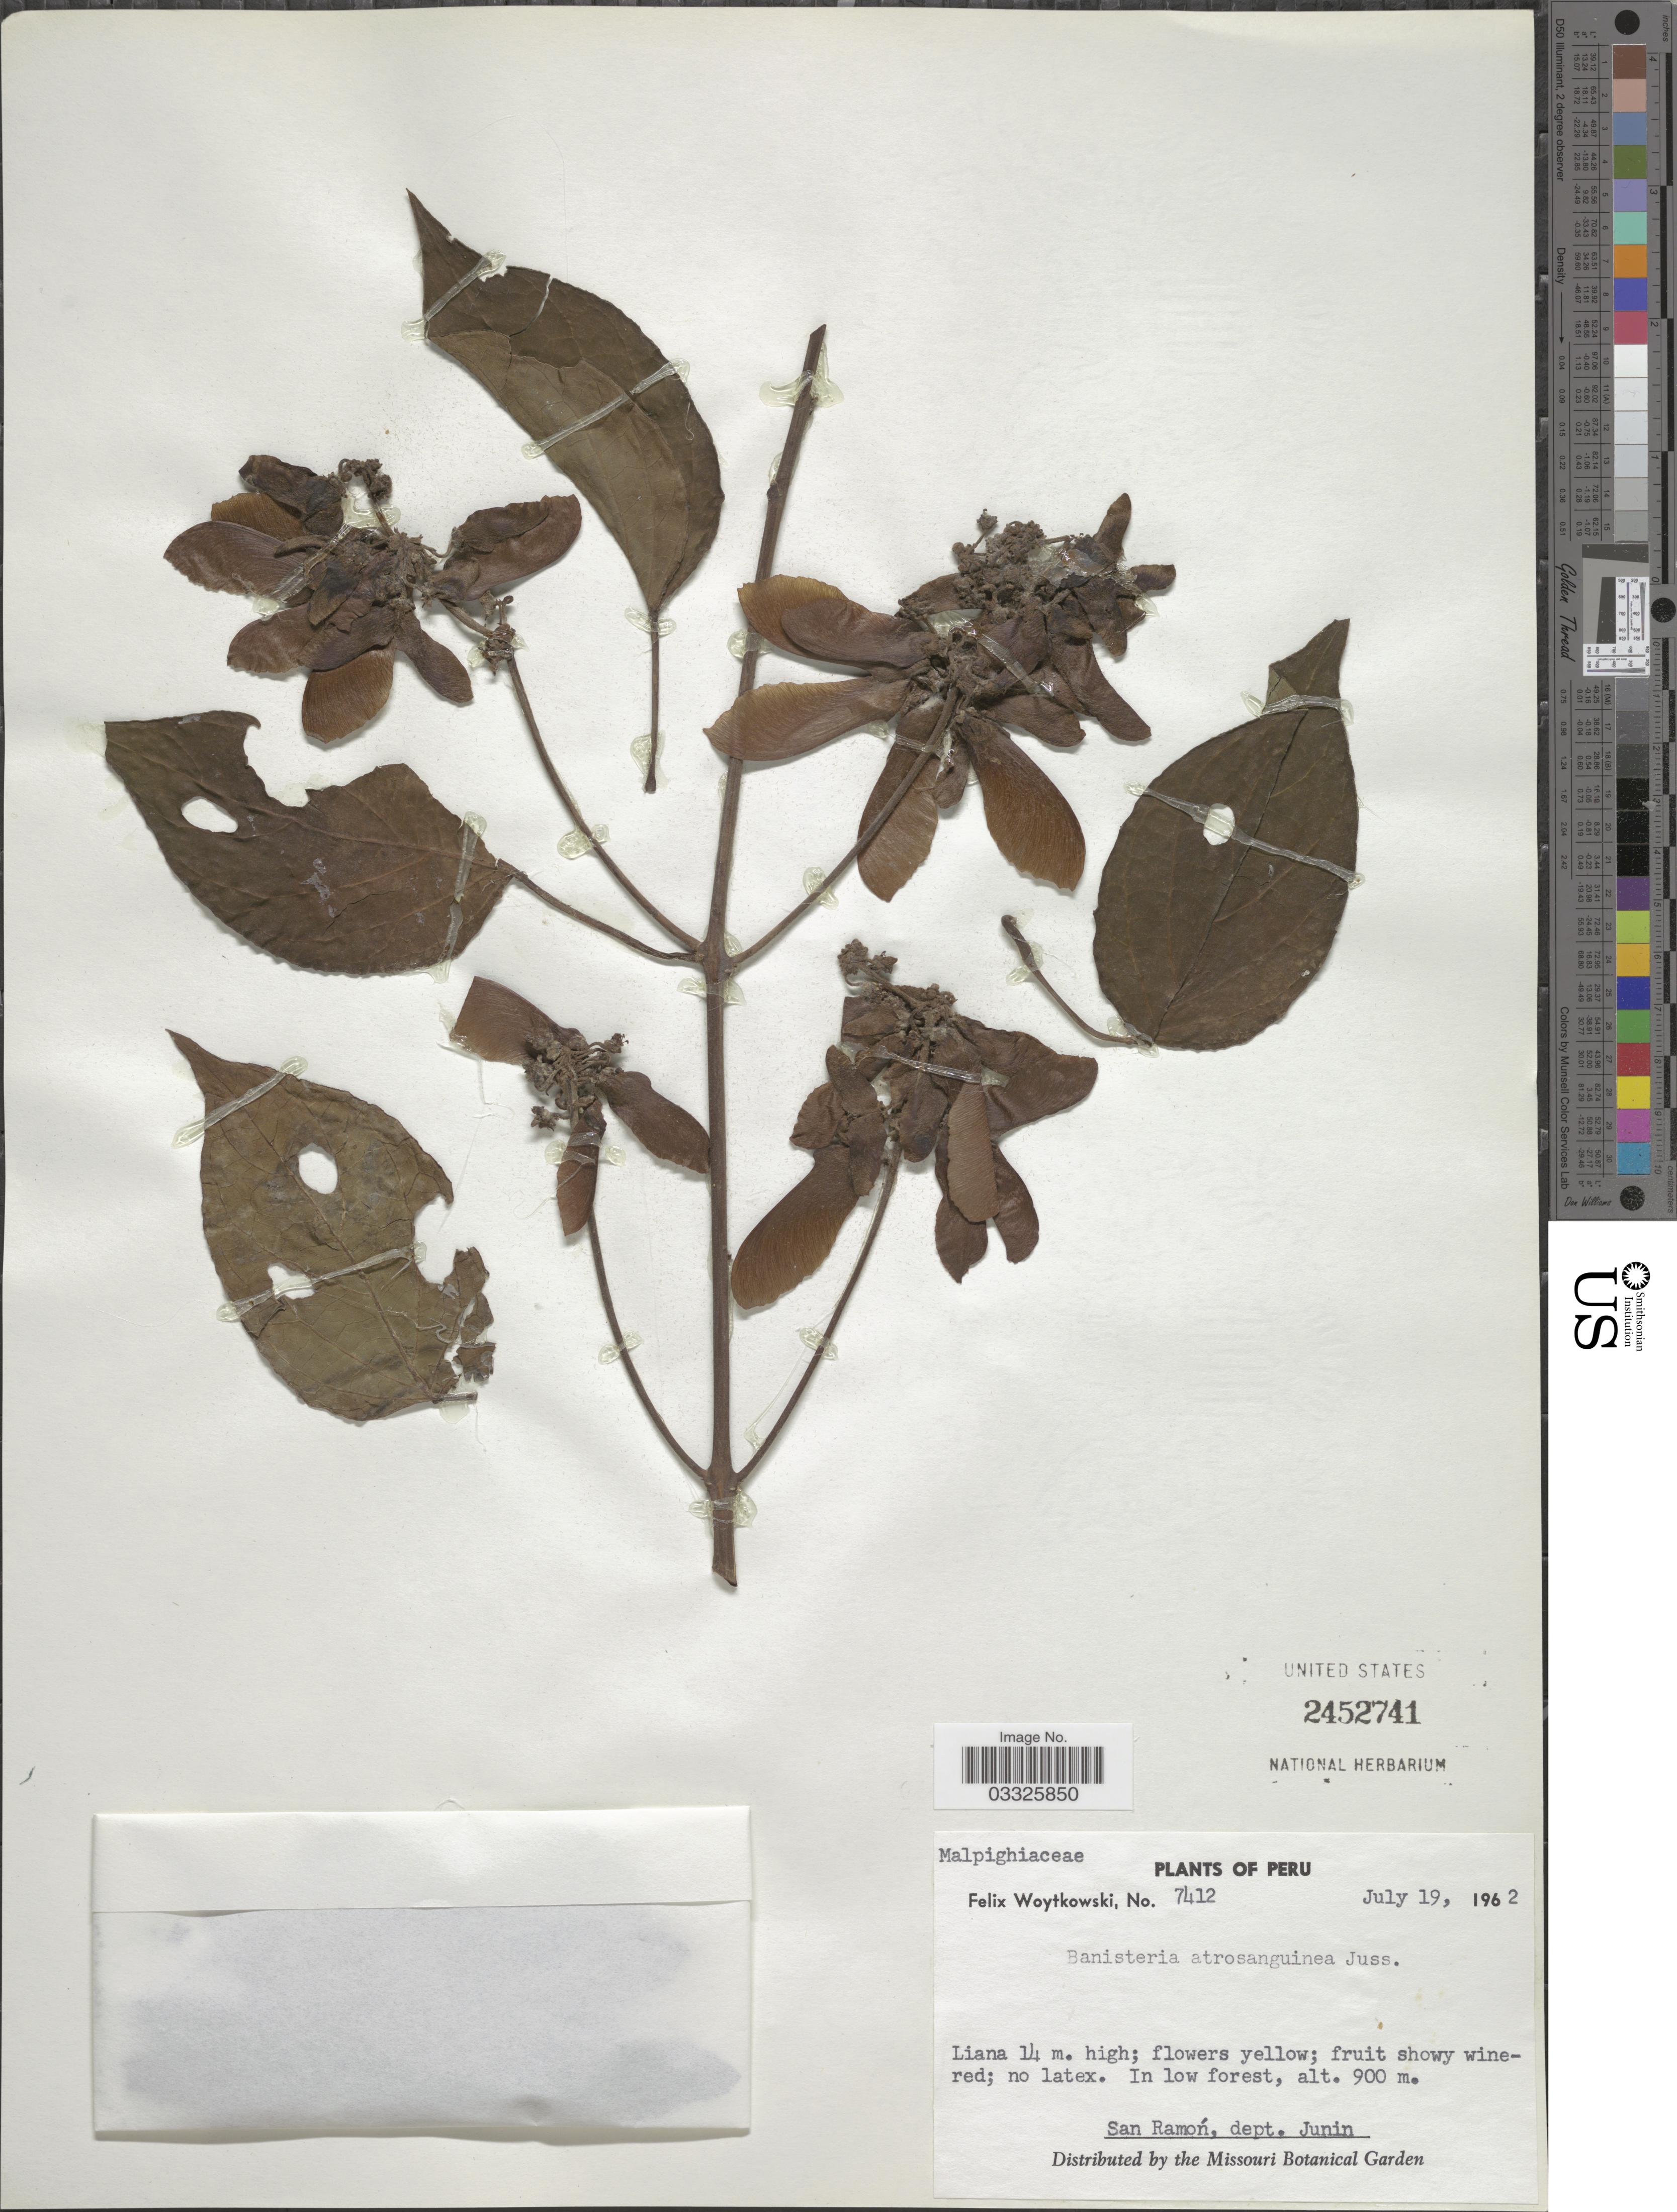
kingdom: Plantae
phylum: Tracheophyta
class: Magnoliopsida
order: Malpighiales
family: Malpighiaceae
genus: Banisteria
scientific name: Banisteria atrosanguinea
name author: A. Juss.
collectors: F. Woytkowski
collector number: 7412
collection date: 1962-07-19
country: Peru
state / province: Junín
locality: San Ramón, dept. Junin.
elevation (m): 900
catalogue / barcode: US 2452741